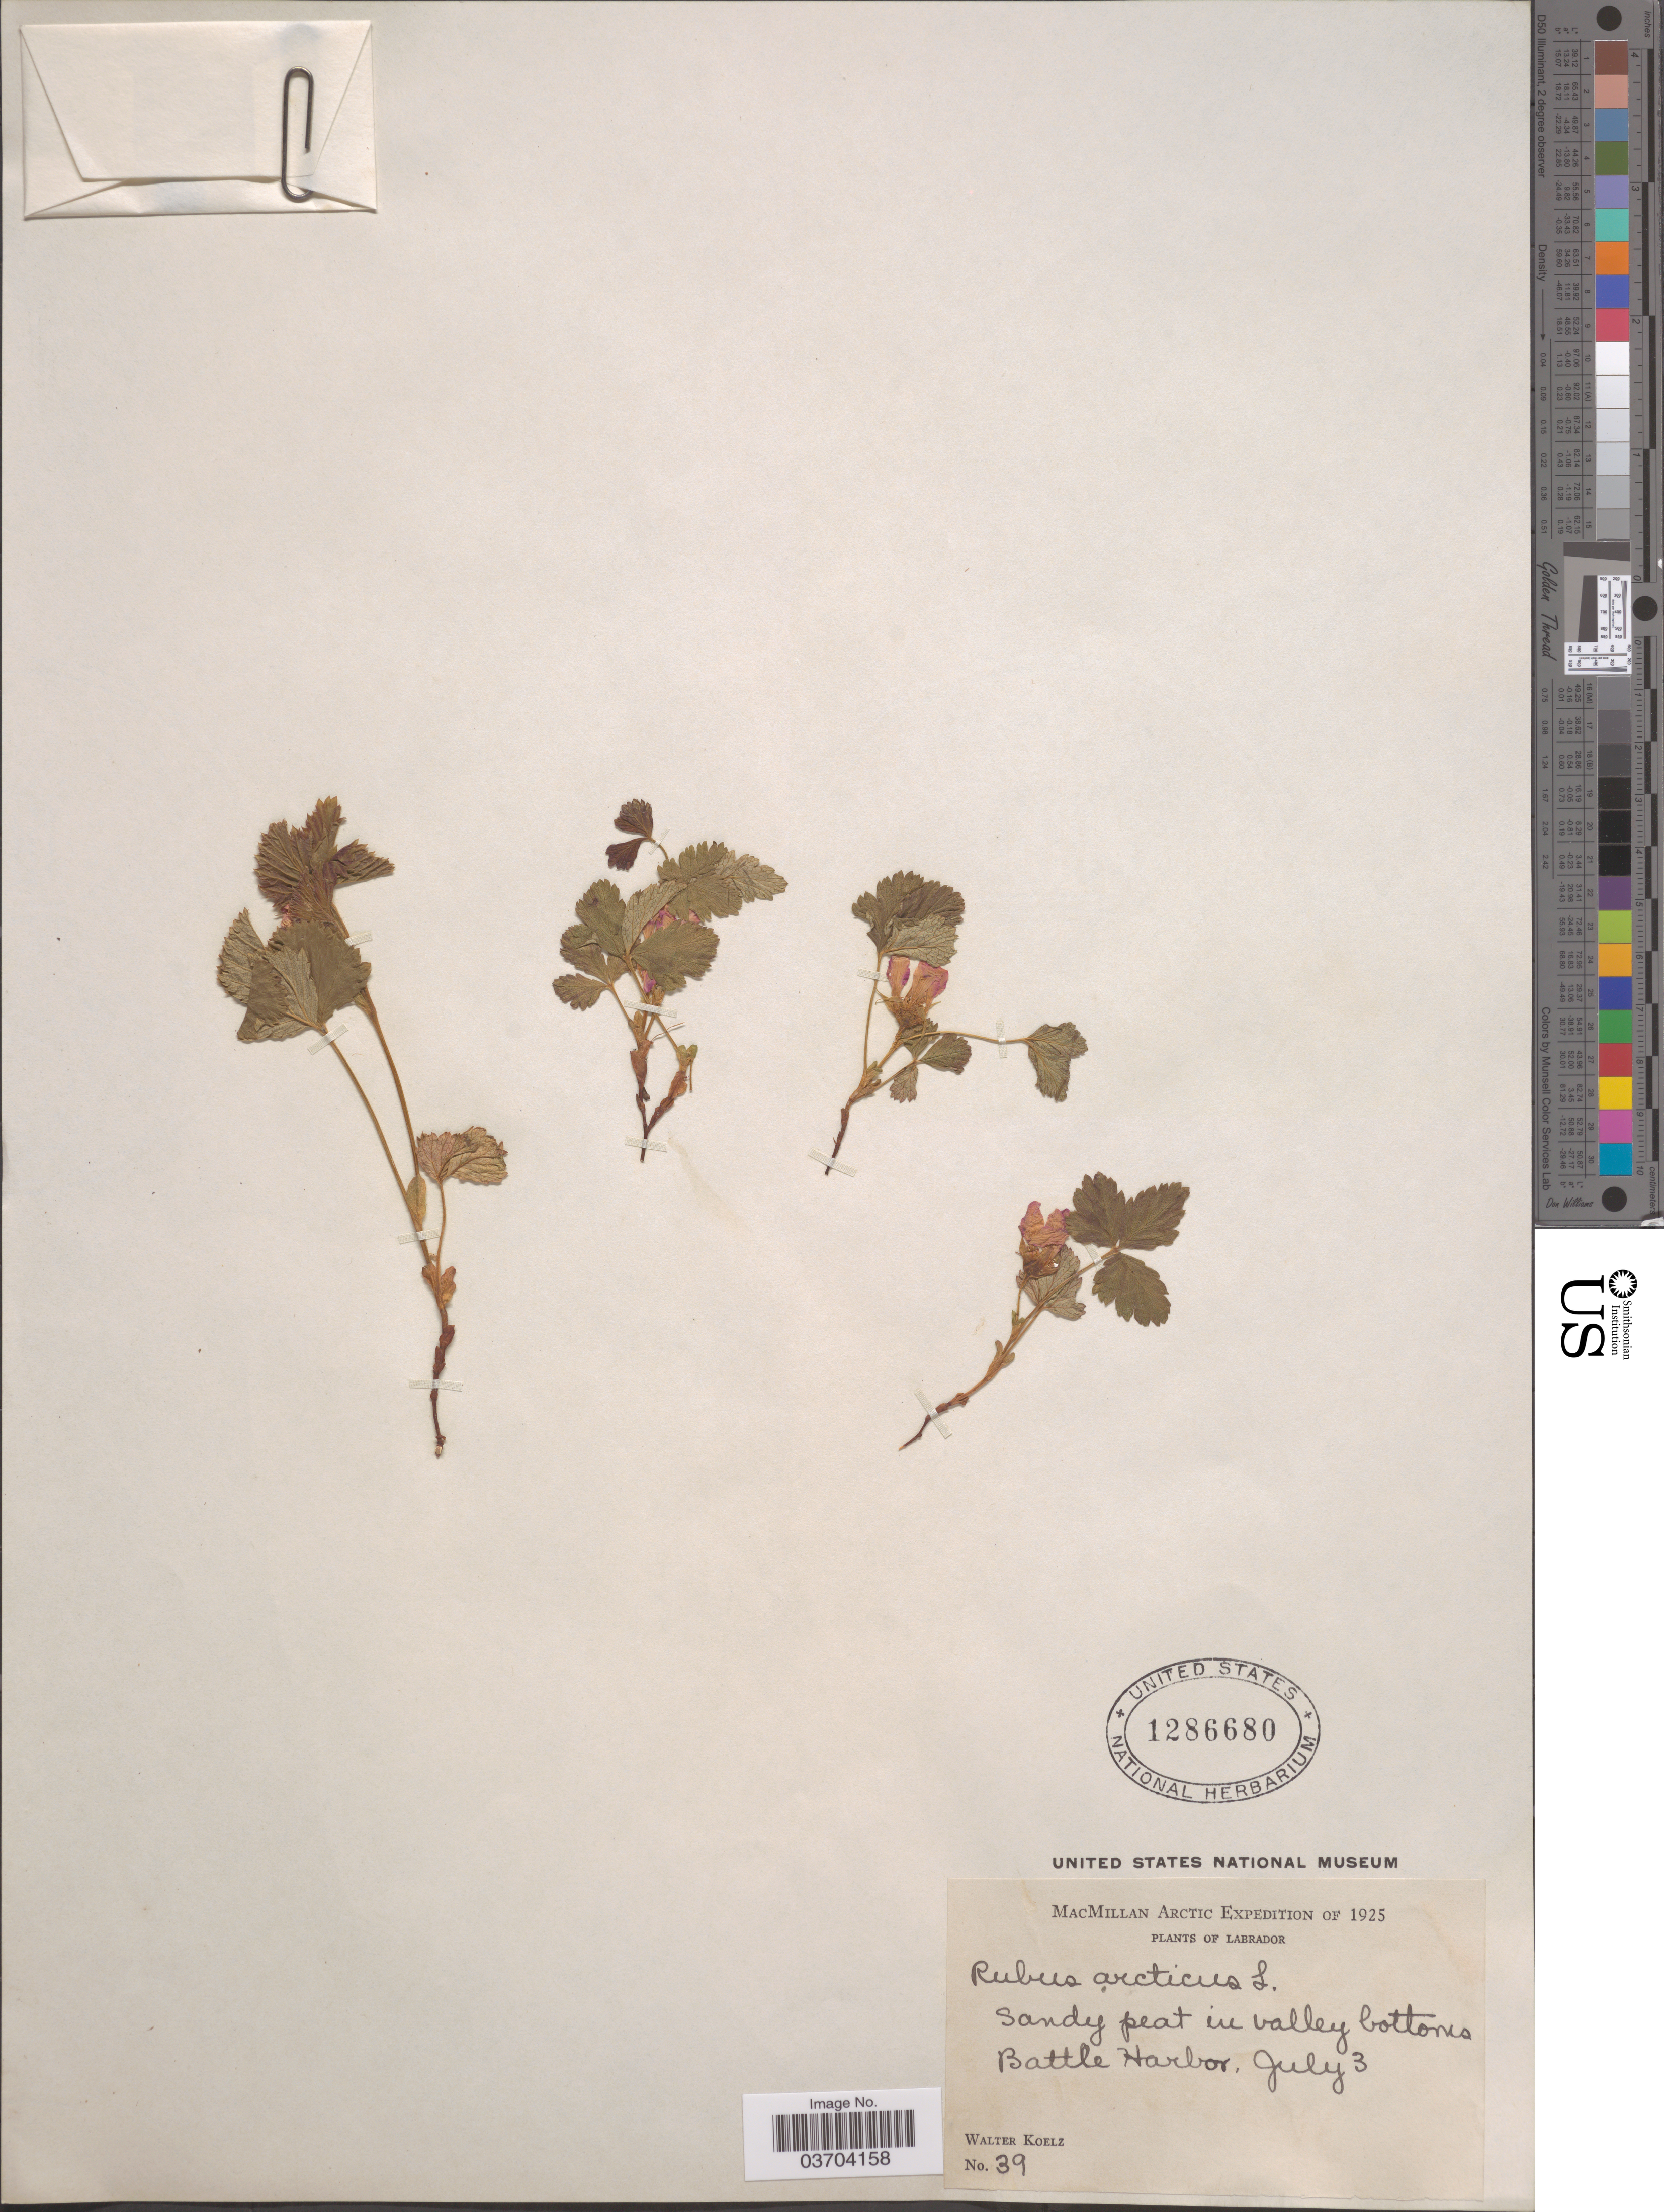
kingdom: Plantae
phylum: Tracheophyta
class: Magnoliopsida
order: Rosales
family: Rosaceae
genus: Rubus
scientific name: Rubus arcticus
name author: L.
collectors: W. N. Koelz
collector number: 39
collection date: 1925-07-03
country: Canada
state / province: Newfoundland and Labrador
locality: Labrador. Battle Harbor.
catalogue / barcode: US 1286680